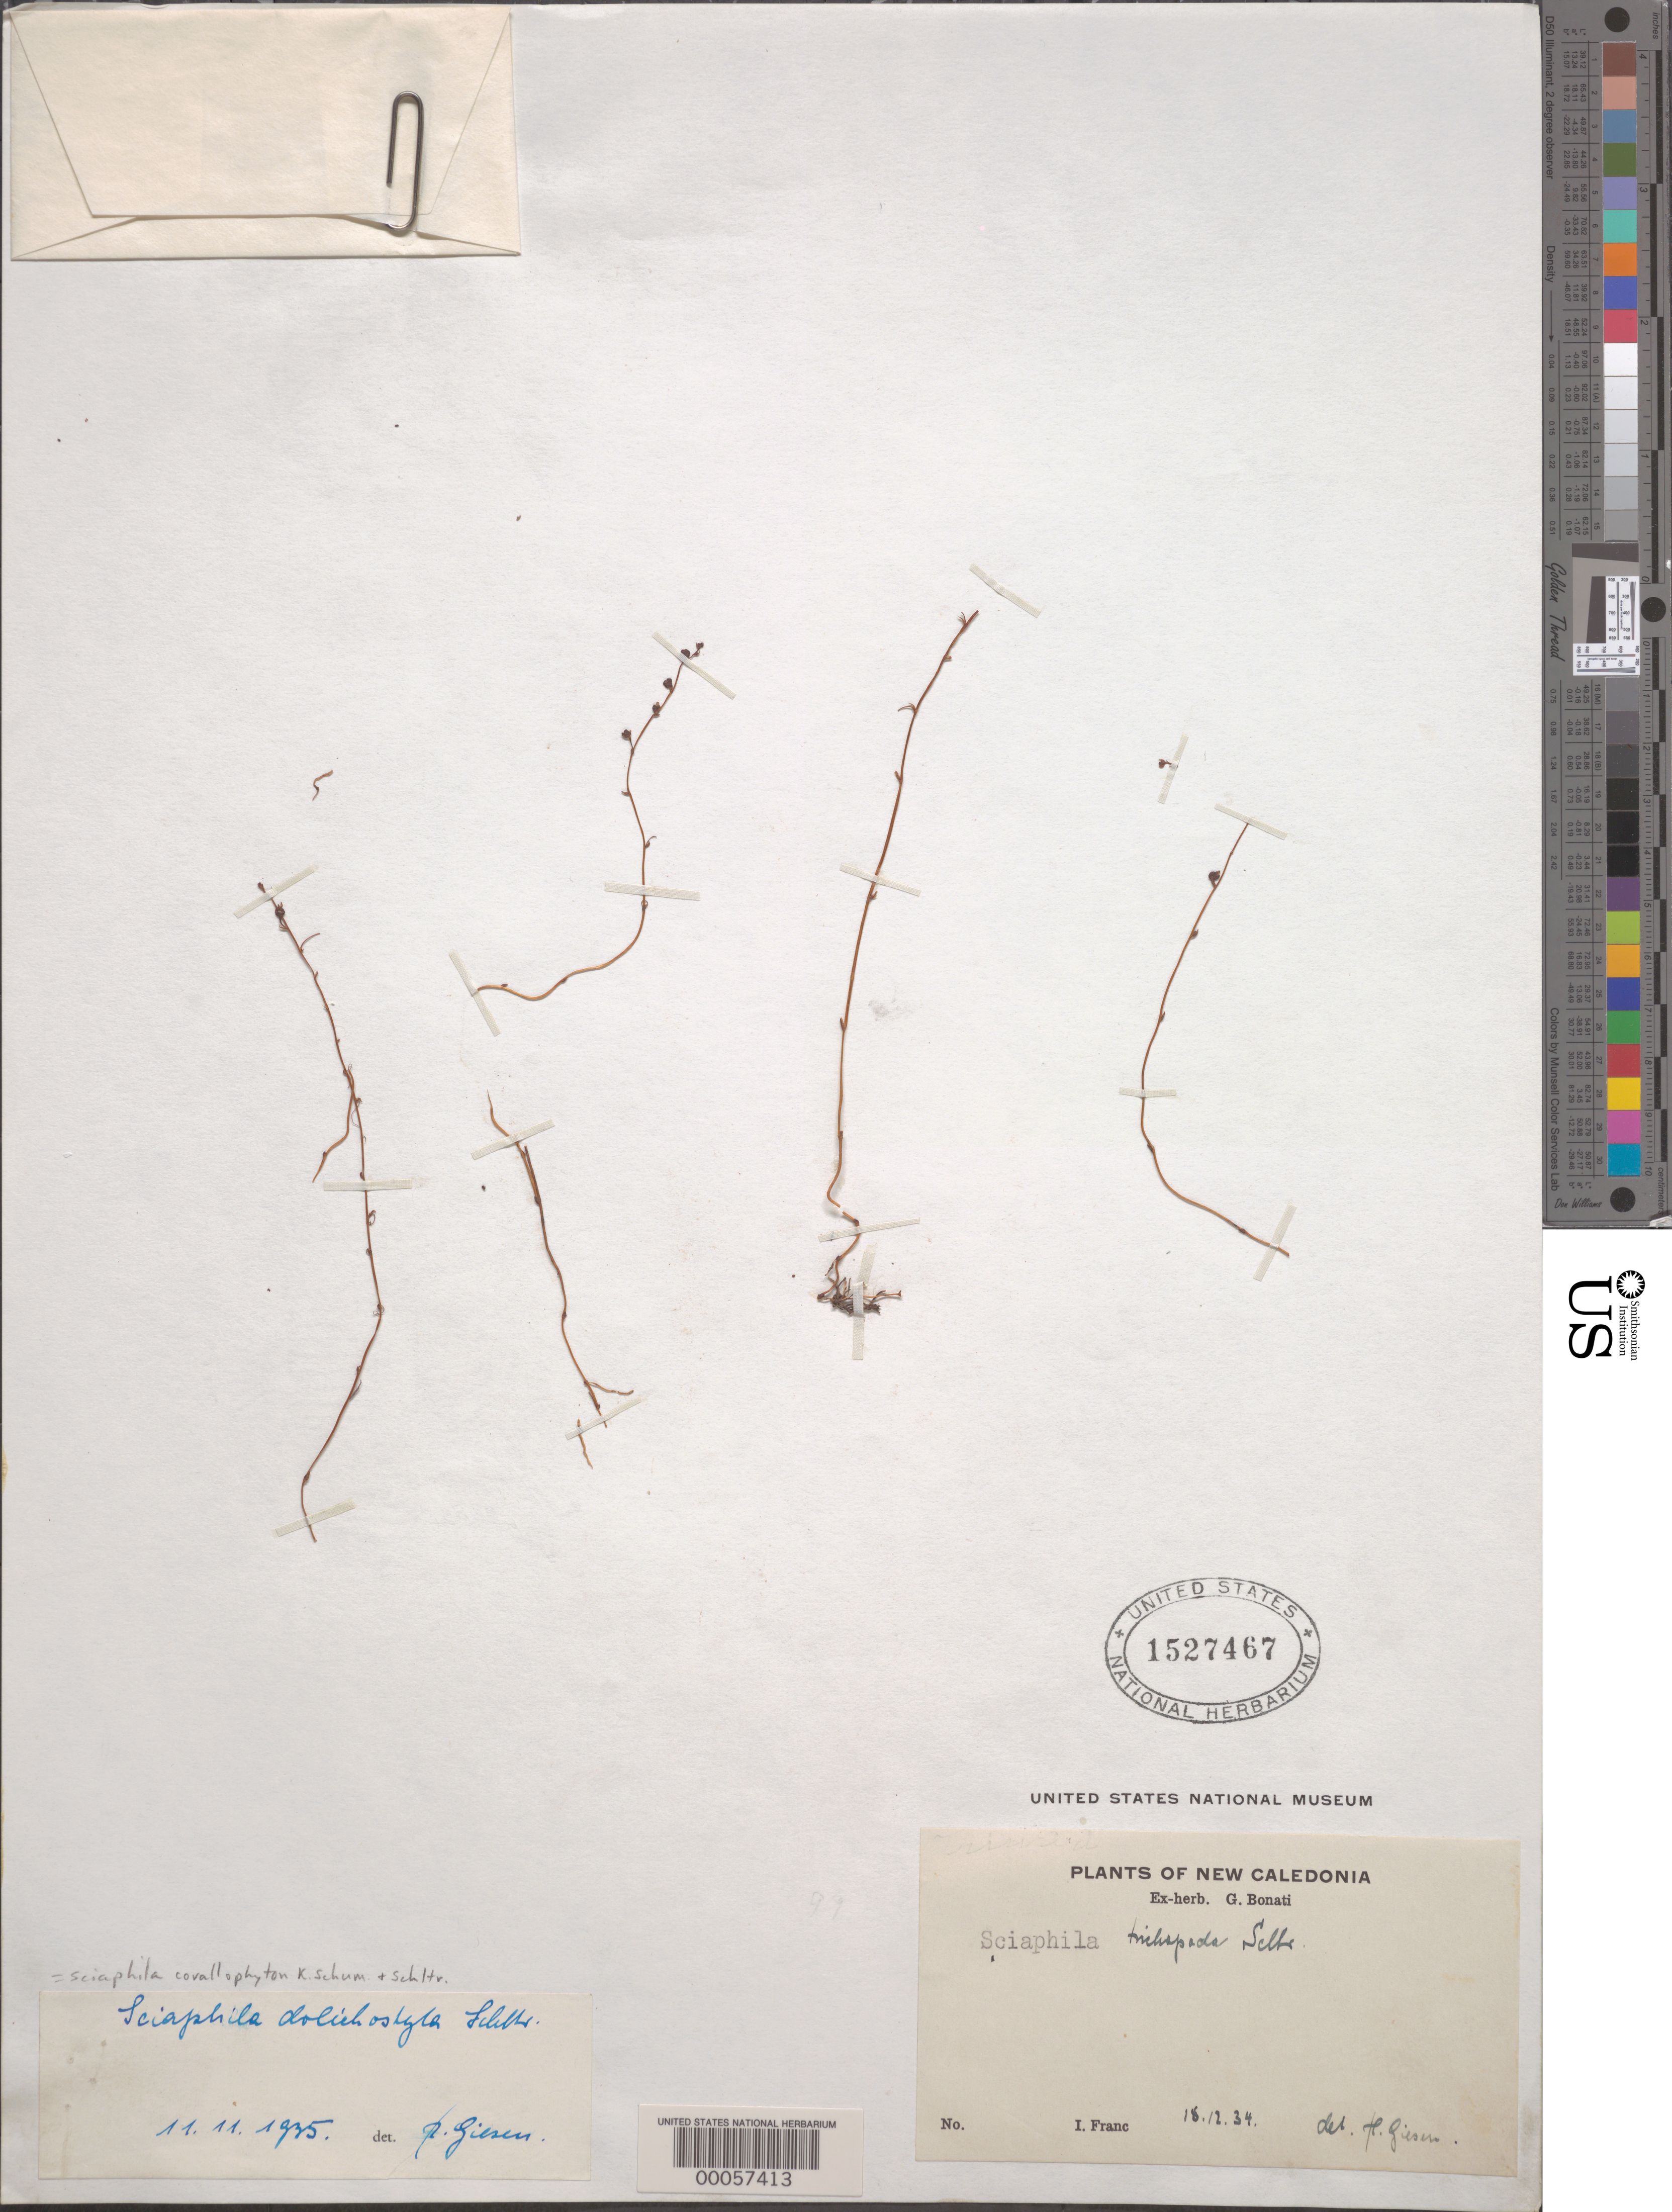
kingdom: Plantae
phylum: Tracheophyta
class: Liliopsida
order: Pandanales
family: Triuridaceae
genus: Sciaphila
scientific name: Sciaphila corallophyton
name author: K. Schum. & Schltr.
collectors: H. Giesen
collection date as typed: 18 Dec 1934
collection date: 1934-12-18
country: New Caledonia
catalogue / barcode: US 1527467